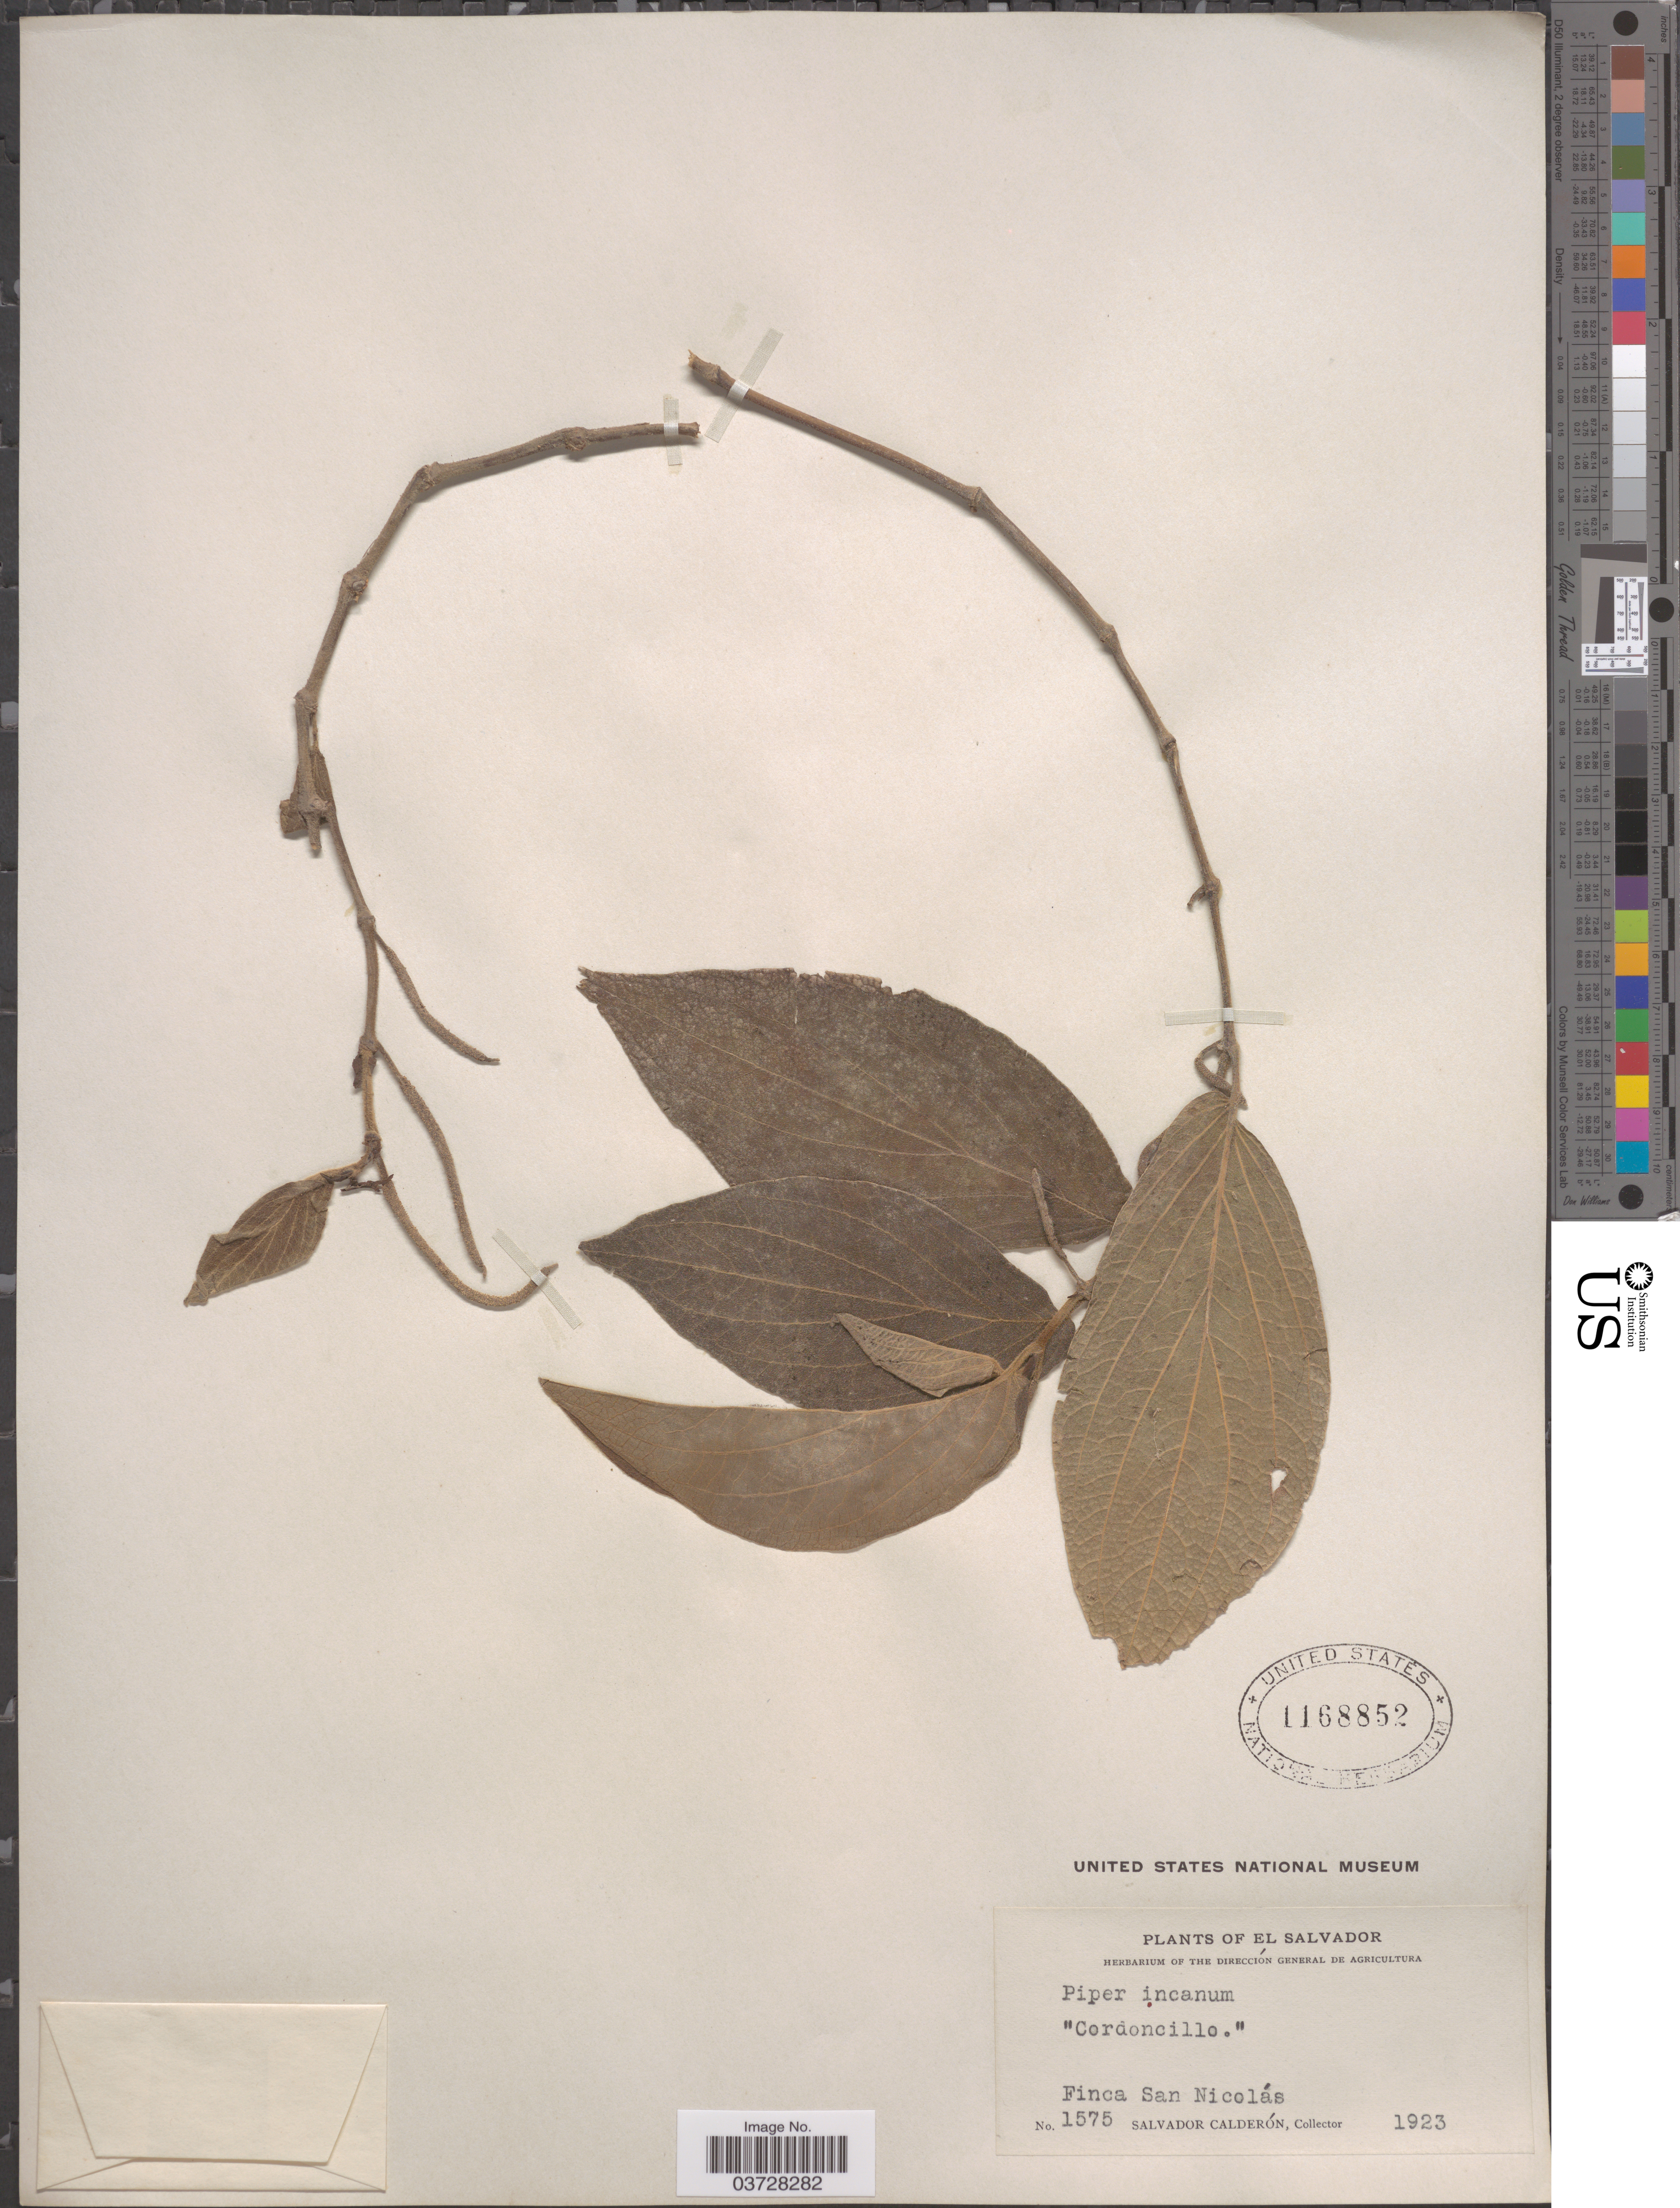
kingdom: Plantae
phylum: Tracheophyta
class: Magnoliopsida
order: Piperales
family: Piperaceae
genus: Piper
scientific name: Piper incanum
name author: Trel.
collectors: S. Calderón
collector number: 1575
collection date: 1923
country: El Salvador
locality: Finca San Nicolás.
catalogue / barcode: US 1168852